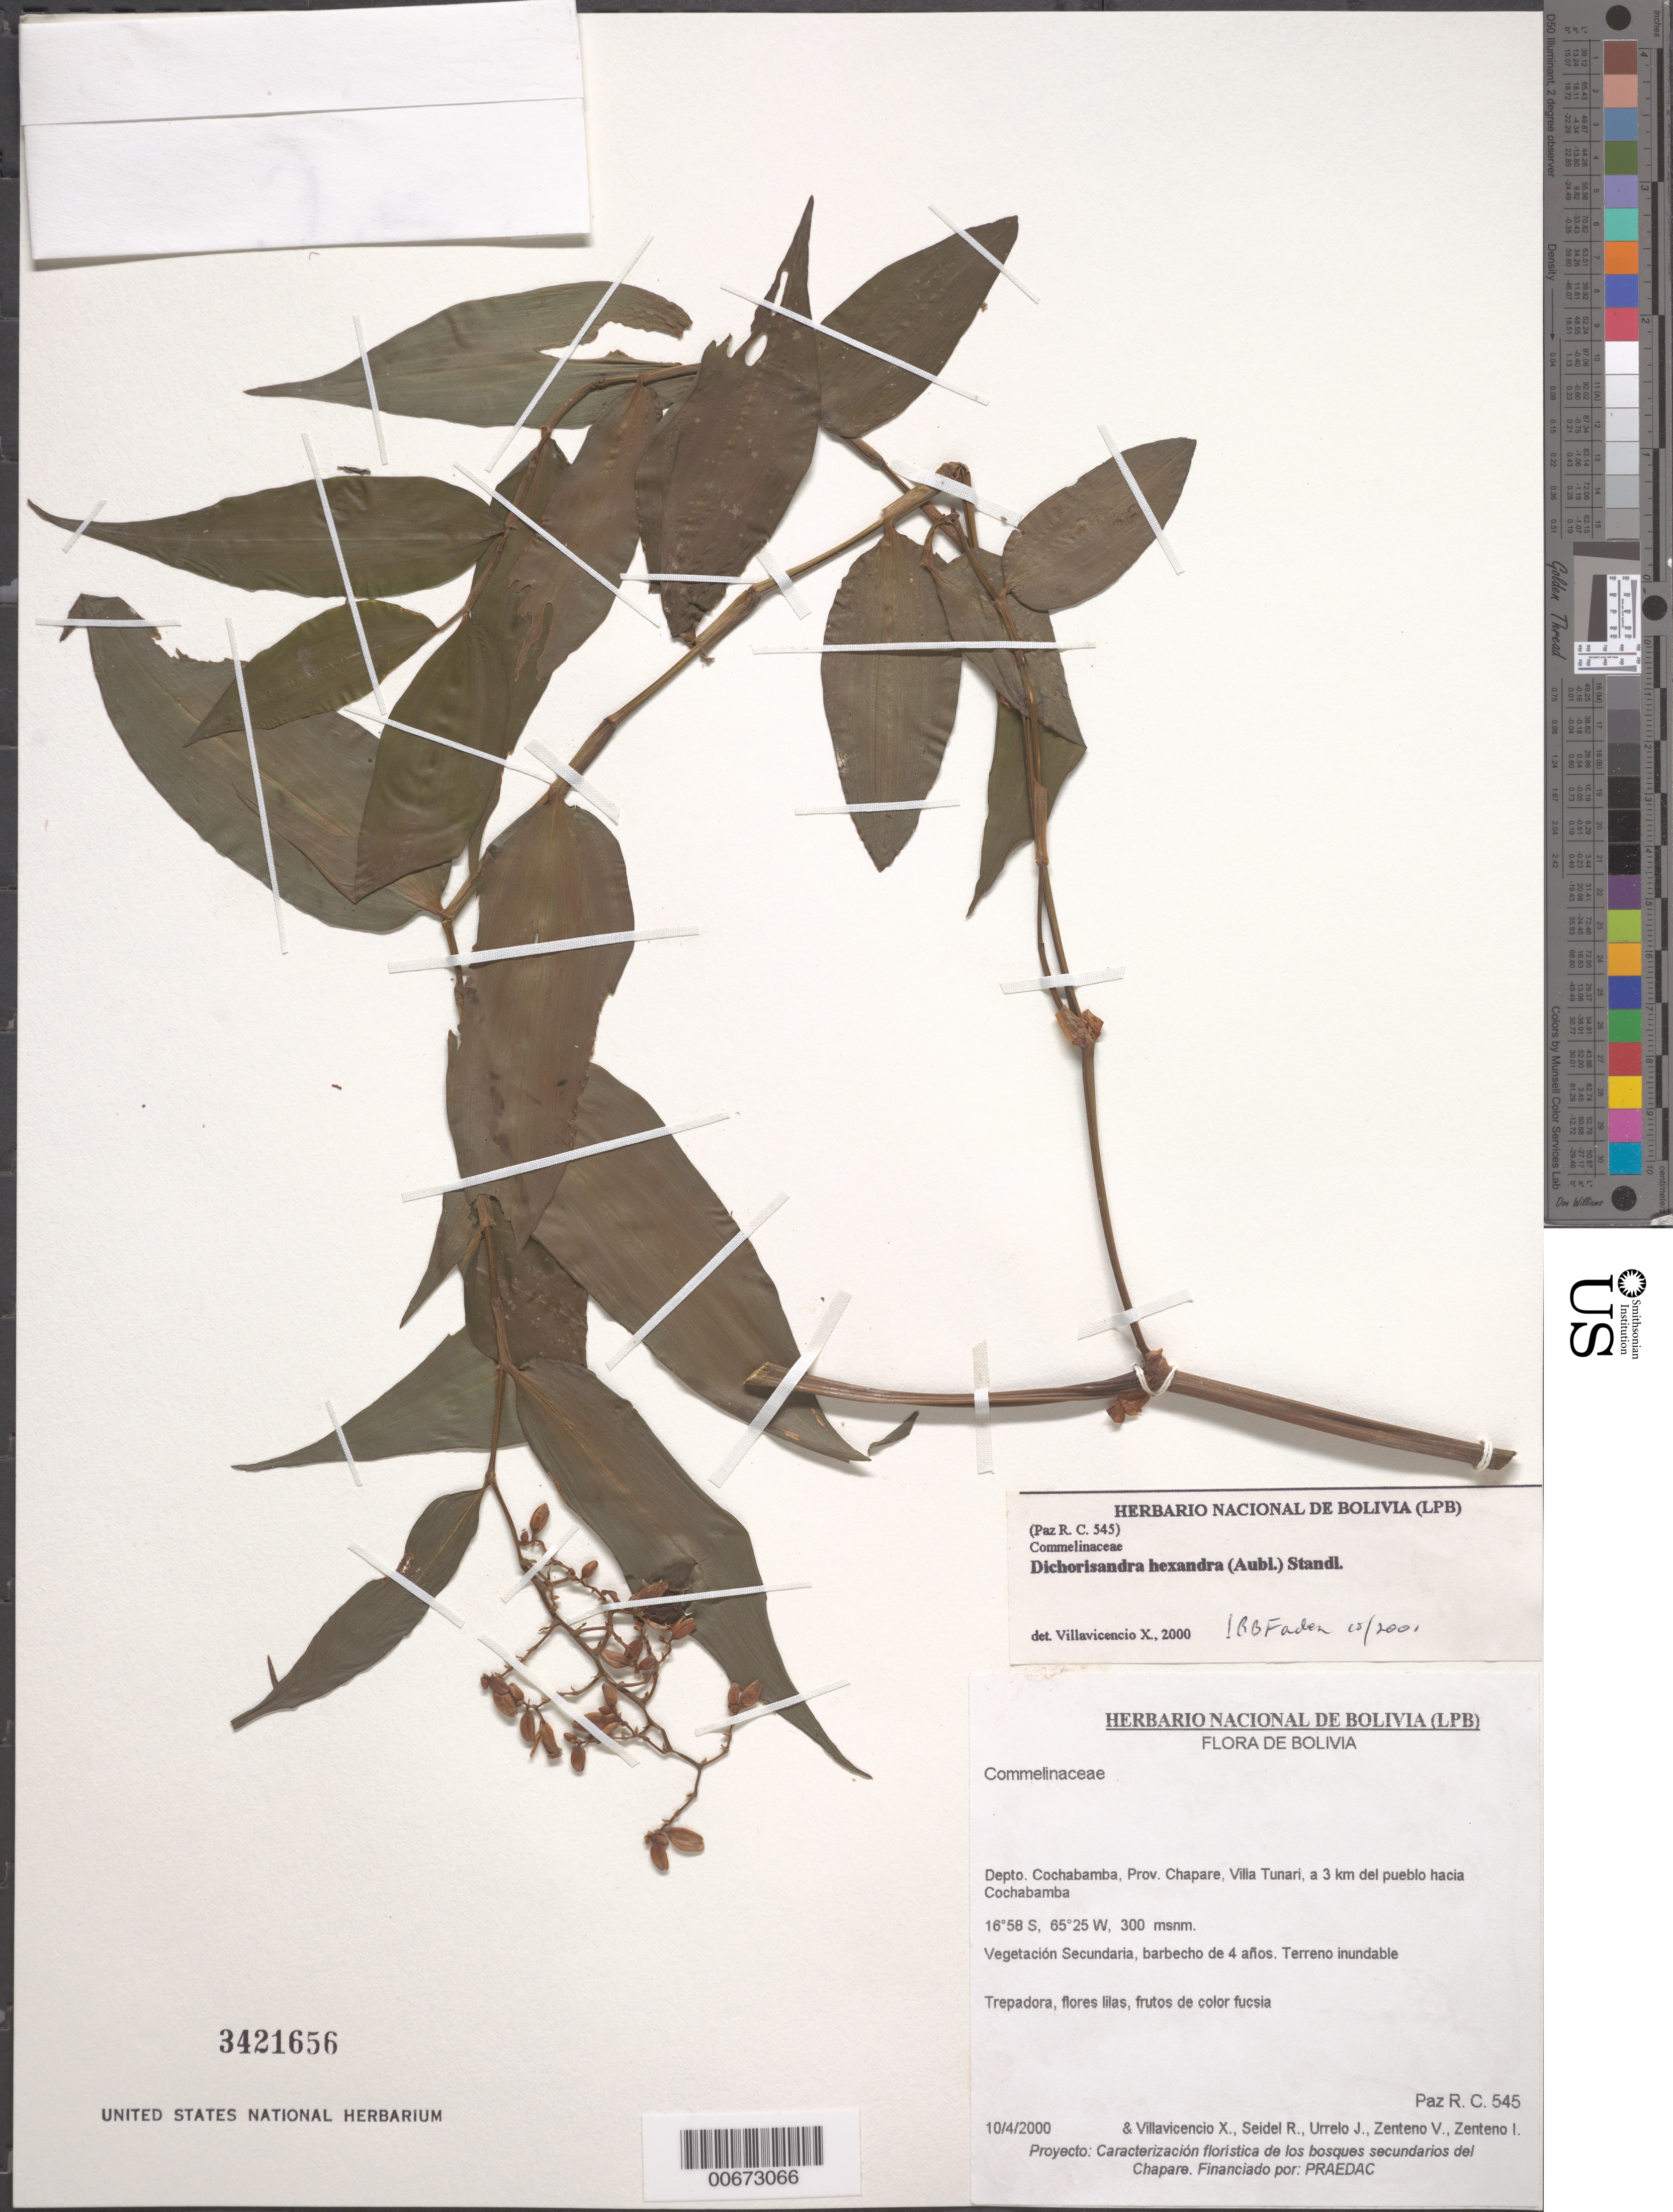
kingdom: Plantae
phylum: Tracheophyta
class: Liliopsida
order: Commelinales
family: Commelinaceae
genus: Dichorisandra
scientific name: Dichorisandra hexandra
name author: (Aubl.) Standl.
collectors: R. Paz, X. Villavicencio, T. Seidel, J. Urrelo, V. Zenteno & I. Zenteno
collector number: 545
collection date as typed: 10 Apr 2000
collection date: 2000-04-10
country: Bolivia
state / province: Cochabamba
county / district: Chaparé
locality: Villa Tunari.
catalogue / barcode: US 3421656